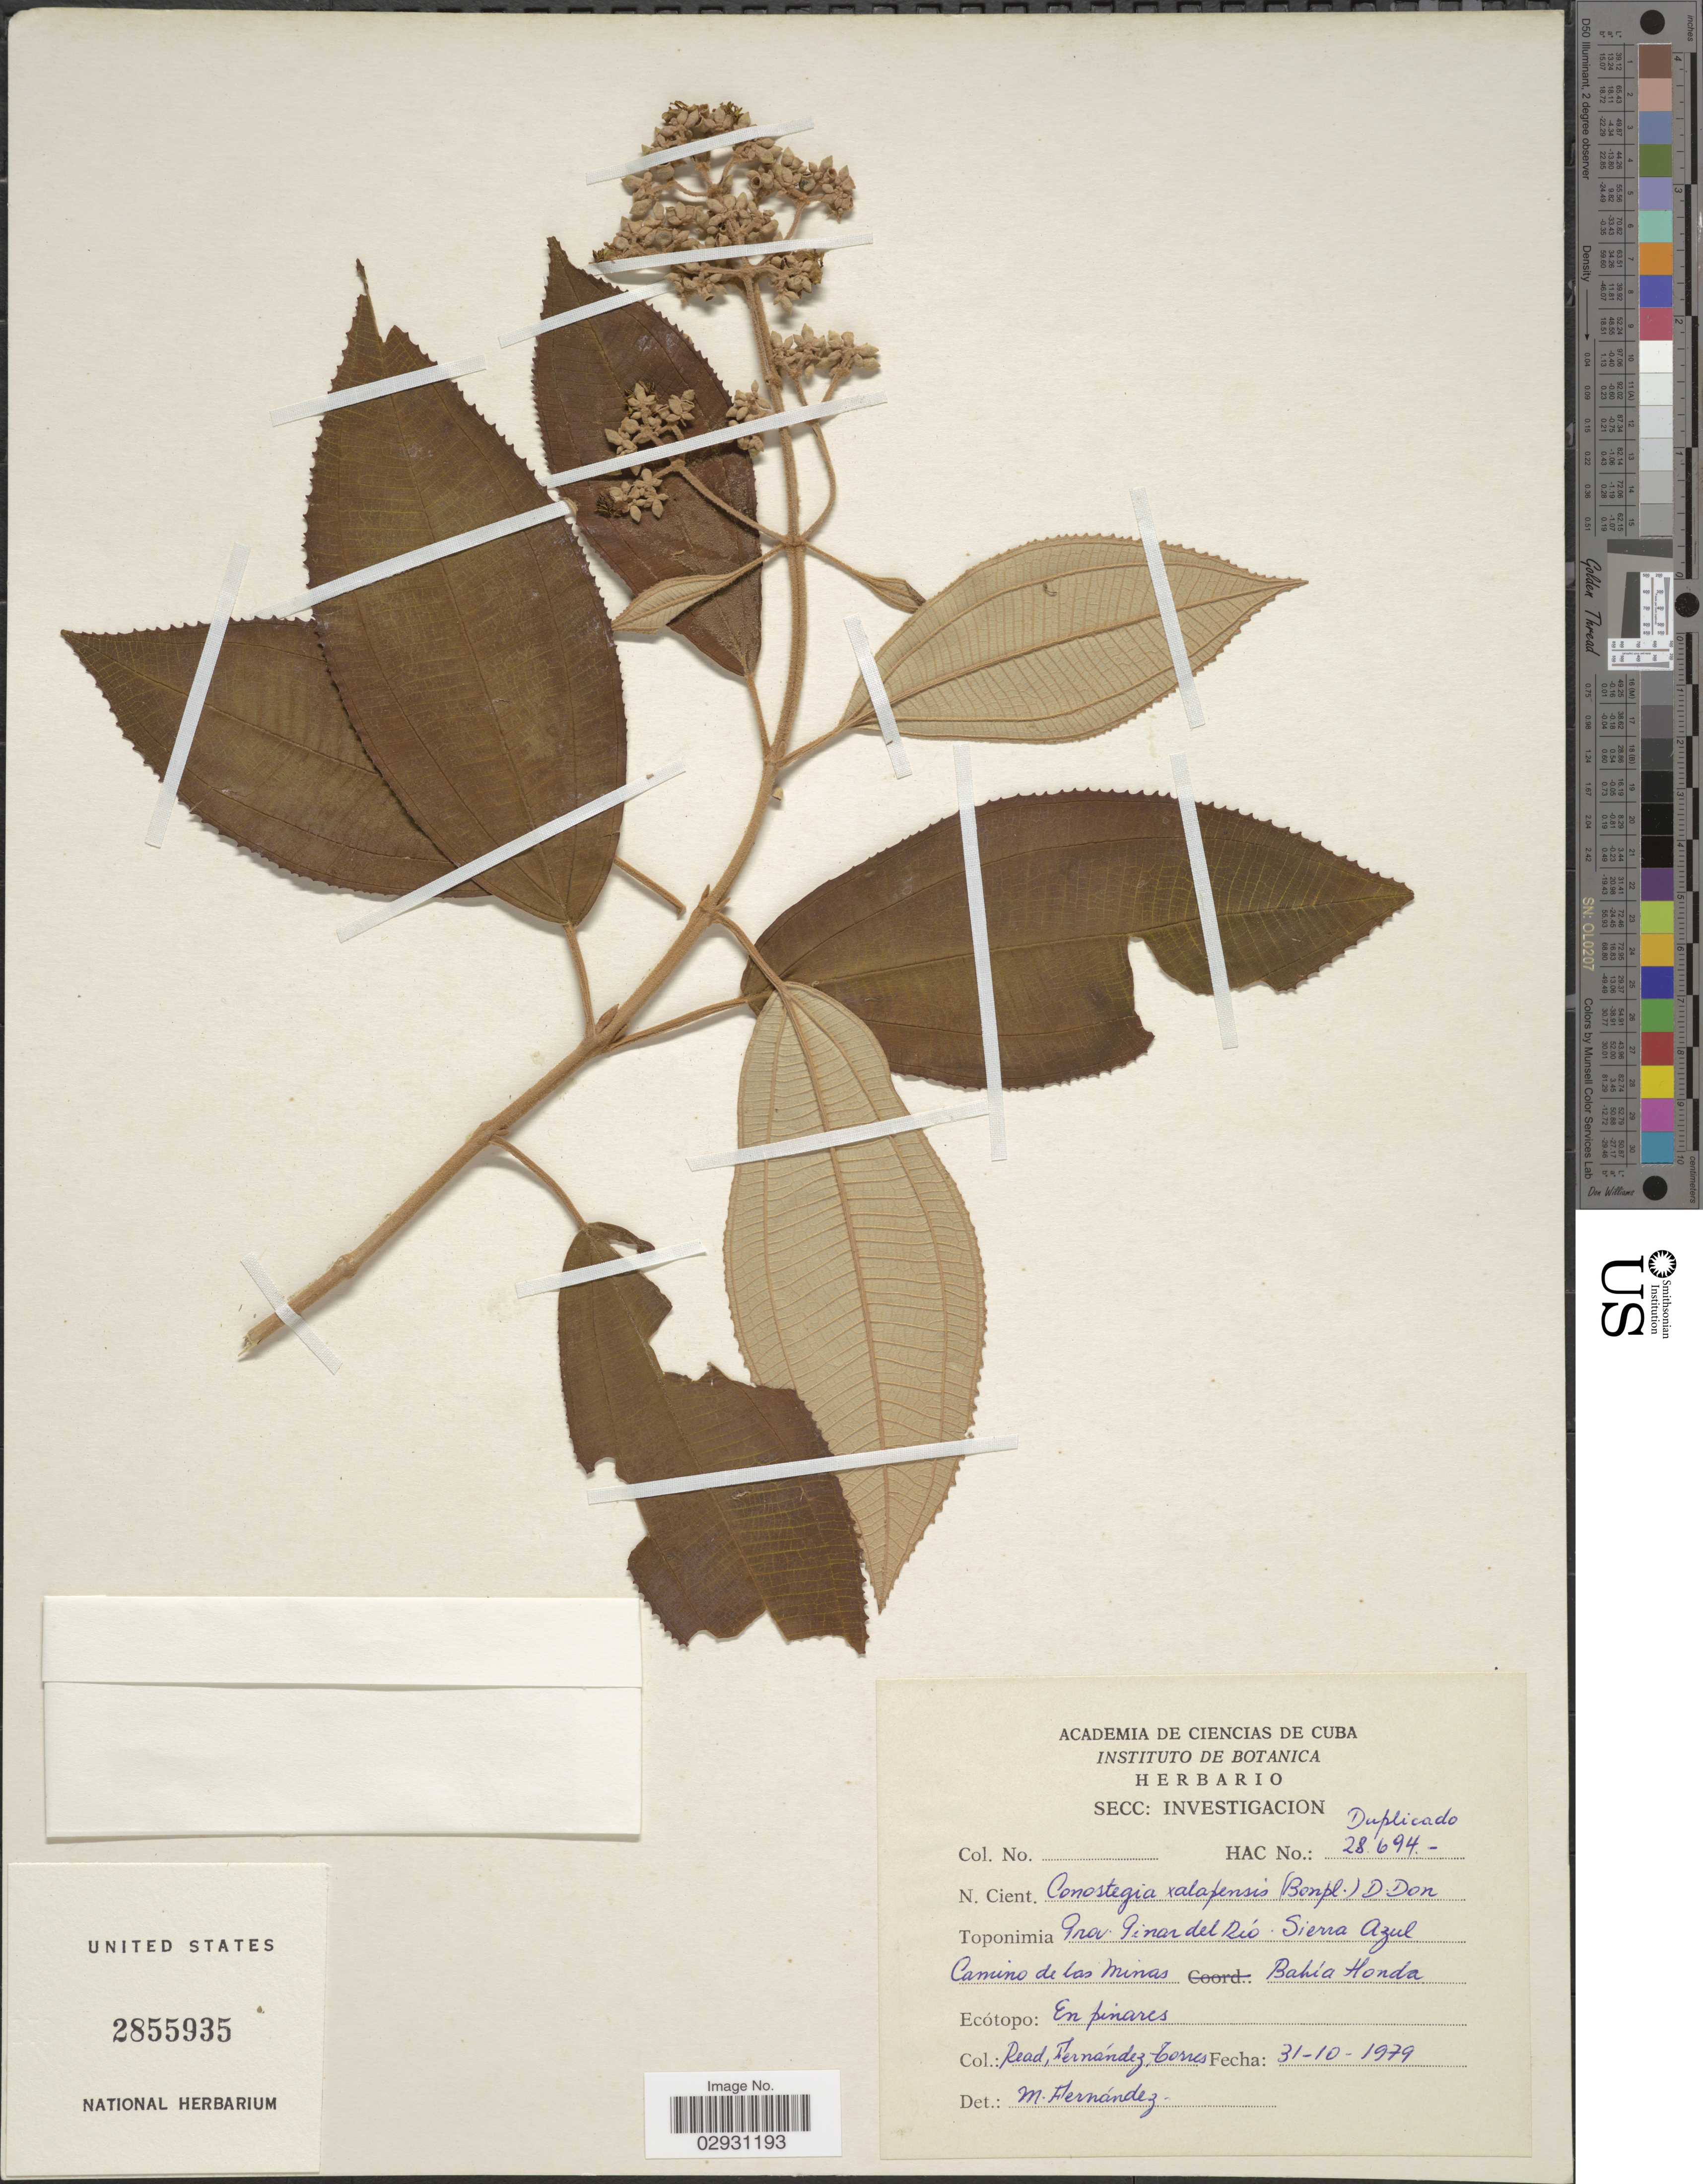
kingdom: Plantae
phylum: Tracheophyta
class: Magnoliopsida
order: Myrtales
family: Melastomataceae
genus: Conostegia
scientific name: Conostegia quadrangularis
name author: Schltdl. ex Steud.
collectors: -- Read, -- Fernandez & -. Torres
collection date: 1979-10-31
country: Cuba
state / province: Pinar del Río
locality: Toponimia Sierra Azul. Camino de Las Minas Bahía Honda.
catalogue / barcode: US 2855935